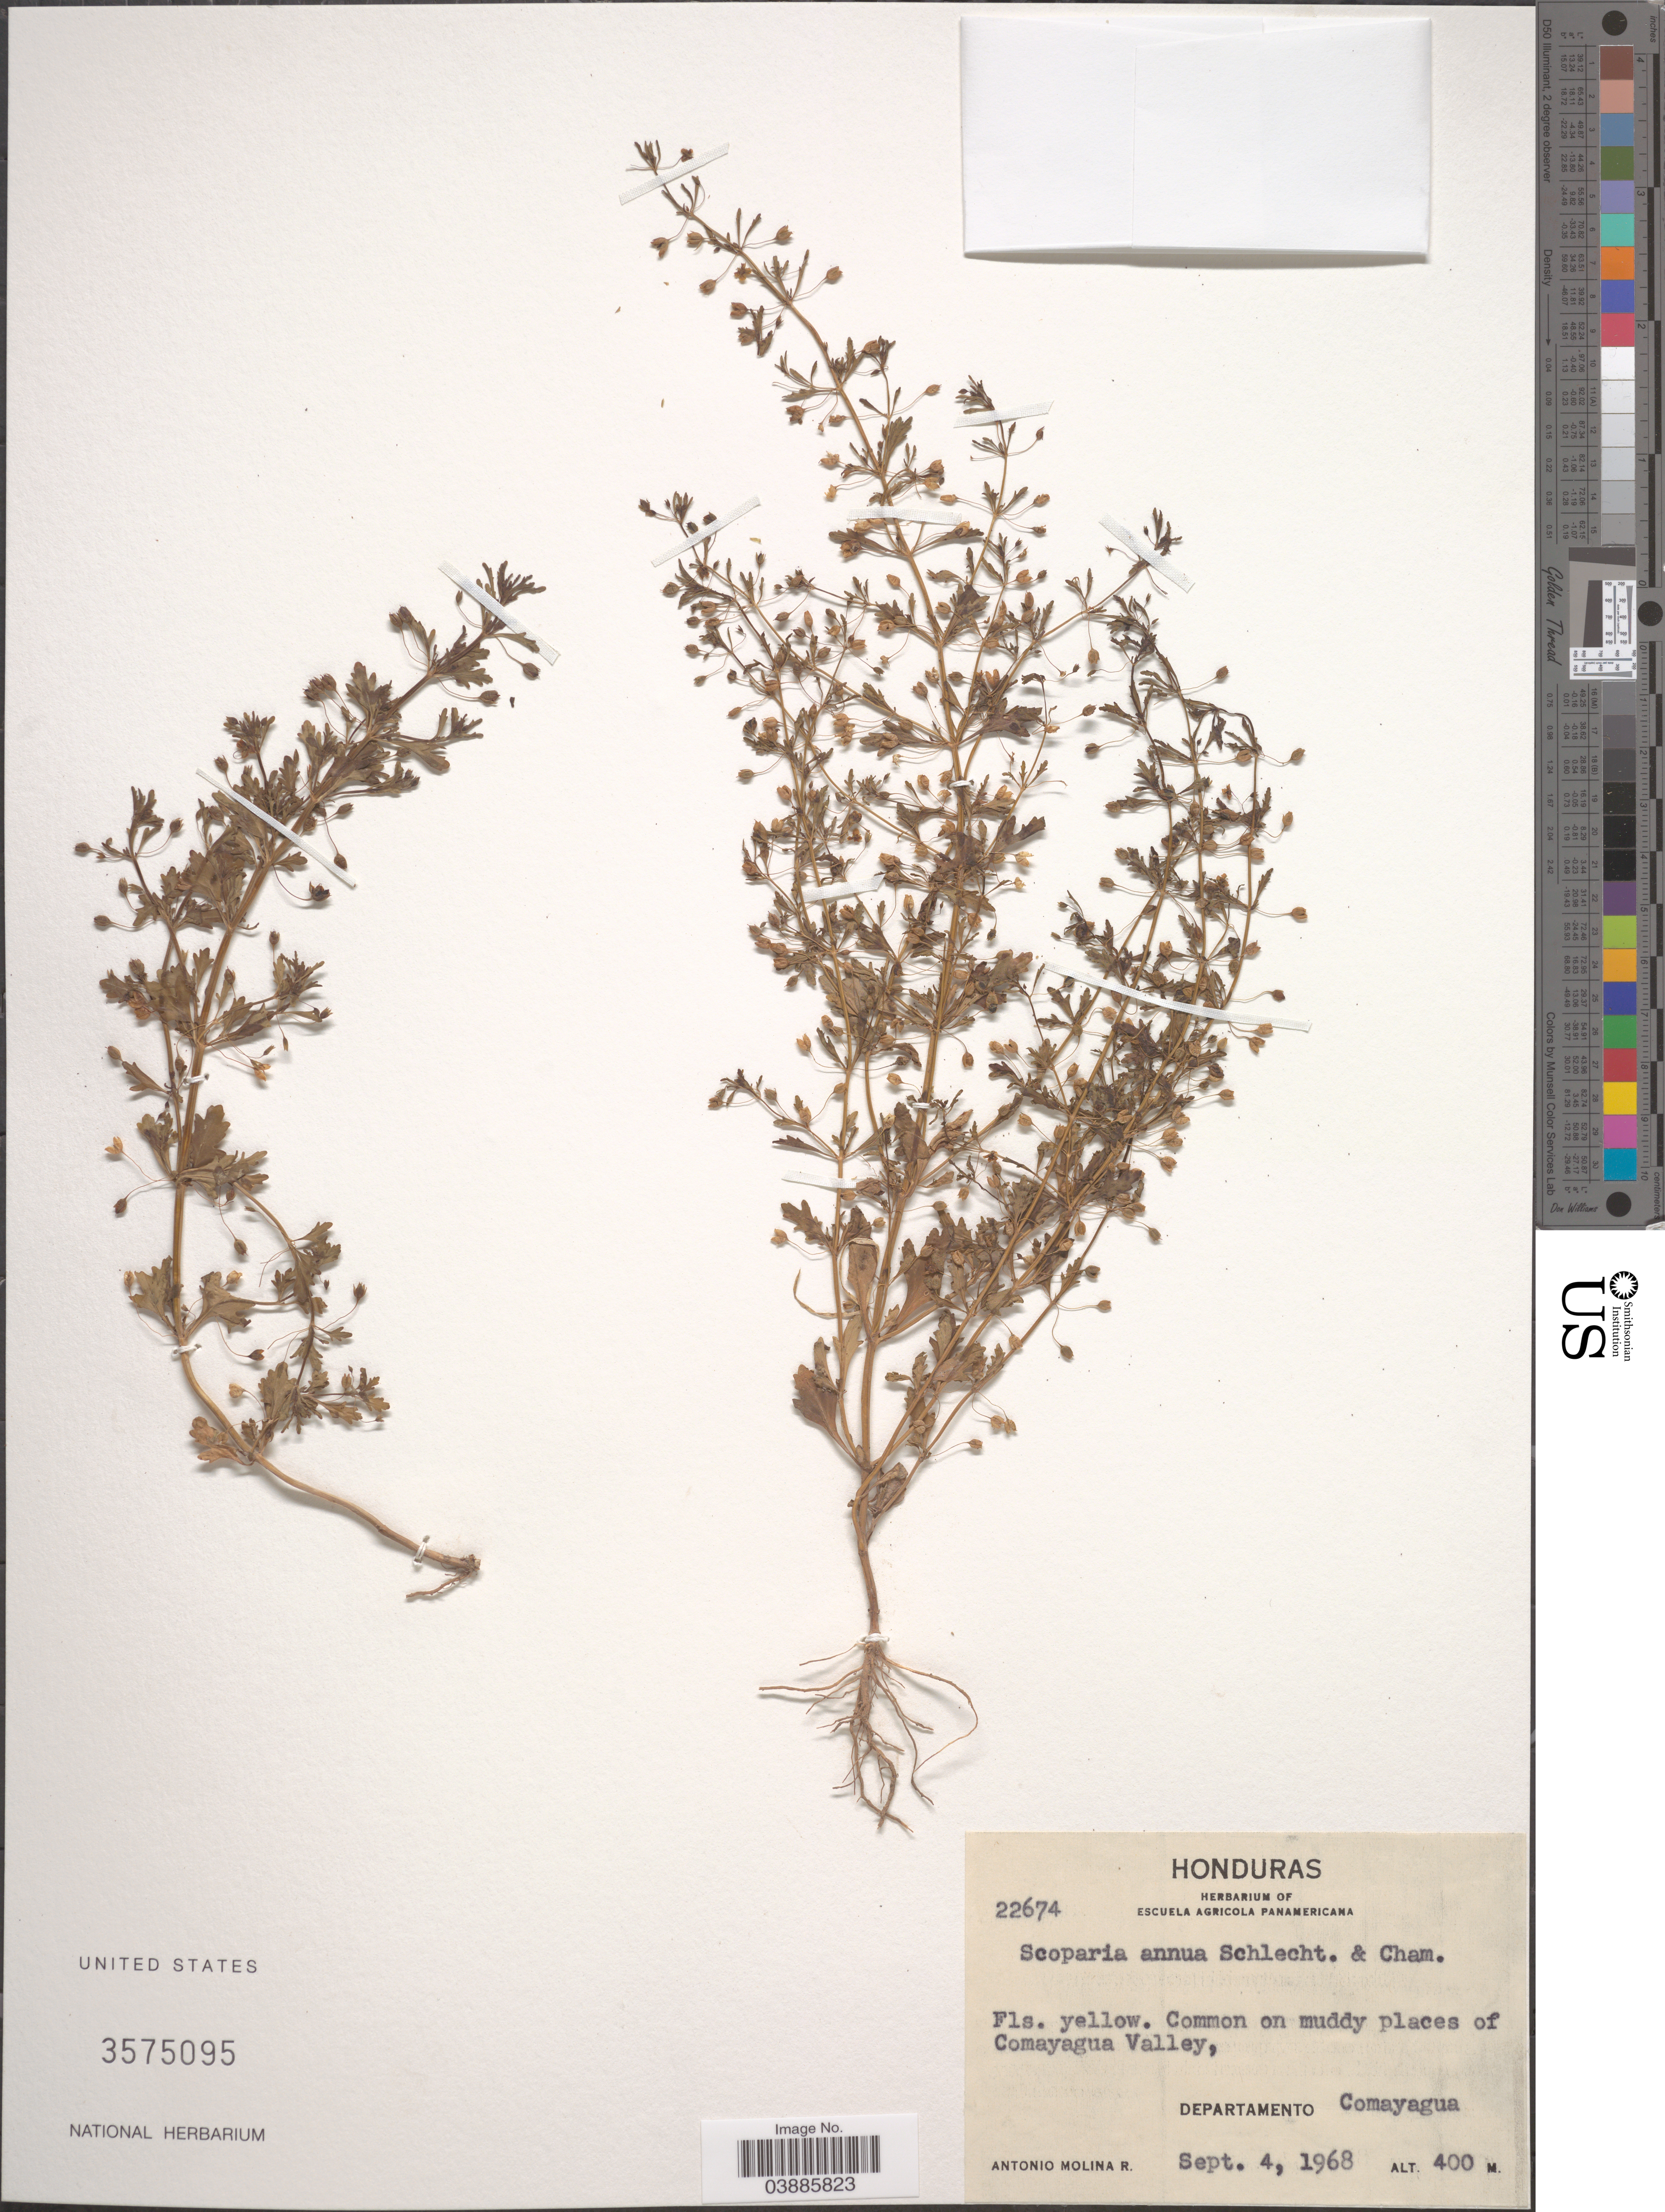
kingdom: Plantae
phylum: Tracheophyta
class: Magnoliopsida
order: Lamiales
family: Plantaginaceae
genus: Scoparia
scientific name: Scoparia annua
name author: Cham. ex Schltdl.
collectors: A. Molina R.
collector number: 22674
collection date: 1968-09-04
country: Honduras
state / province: Comayagua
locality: Common on muddy places of Comayagua Valley, Departamento Comayagua.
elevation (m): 400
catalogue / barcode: US 3575095